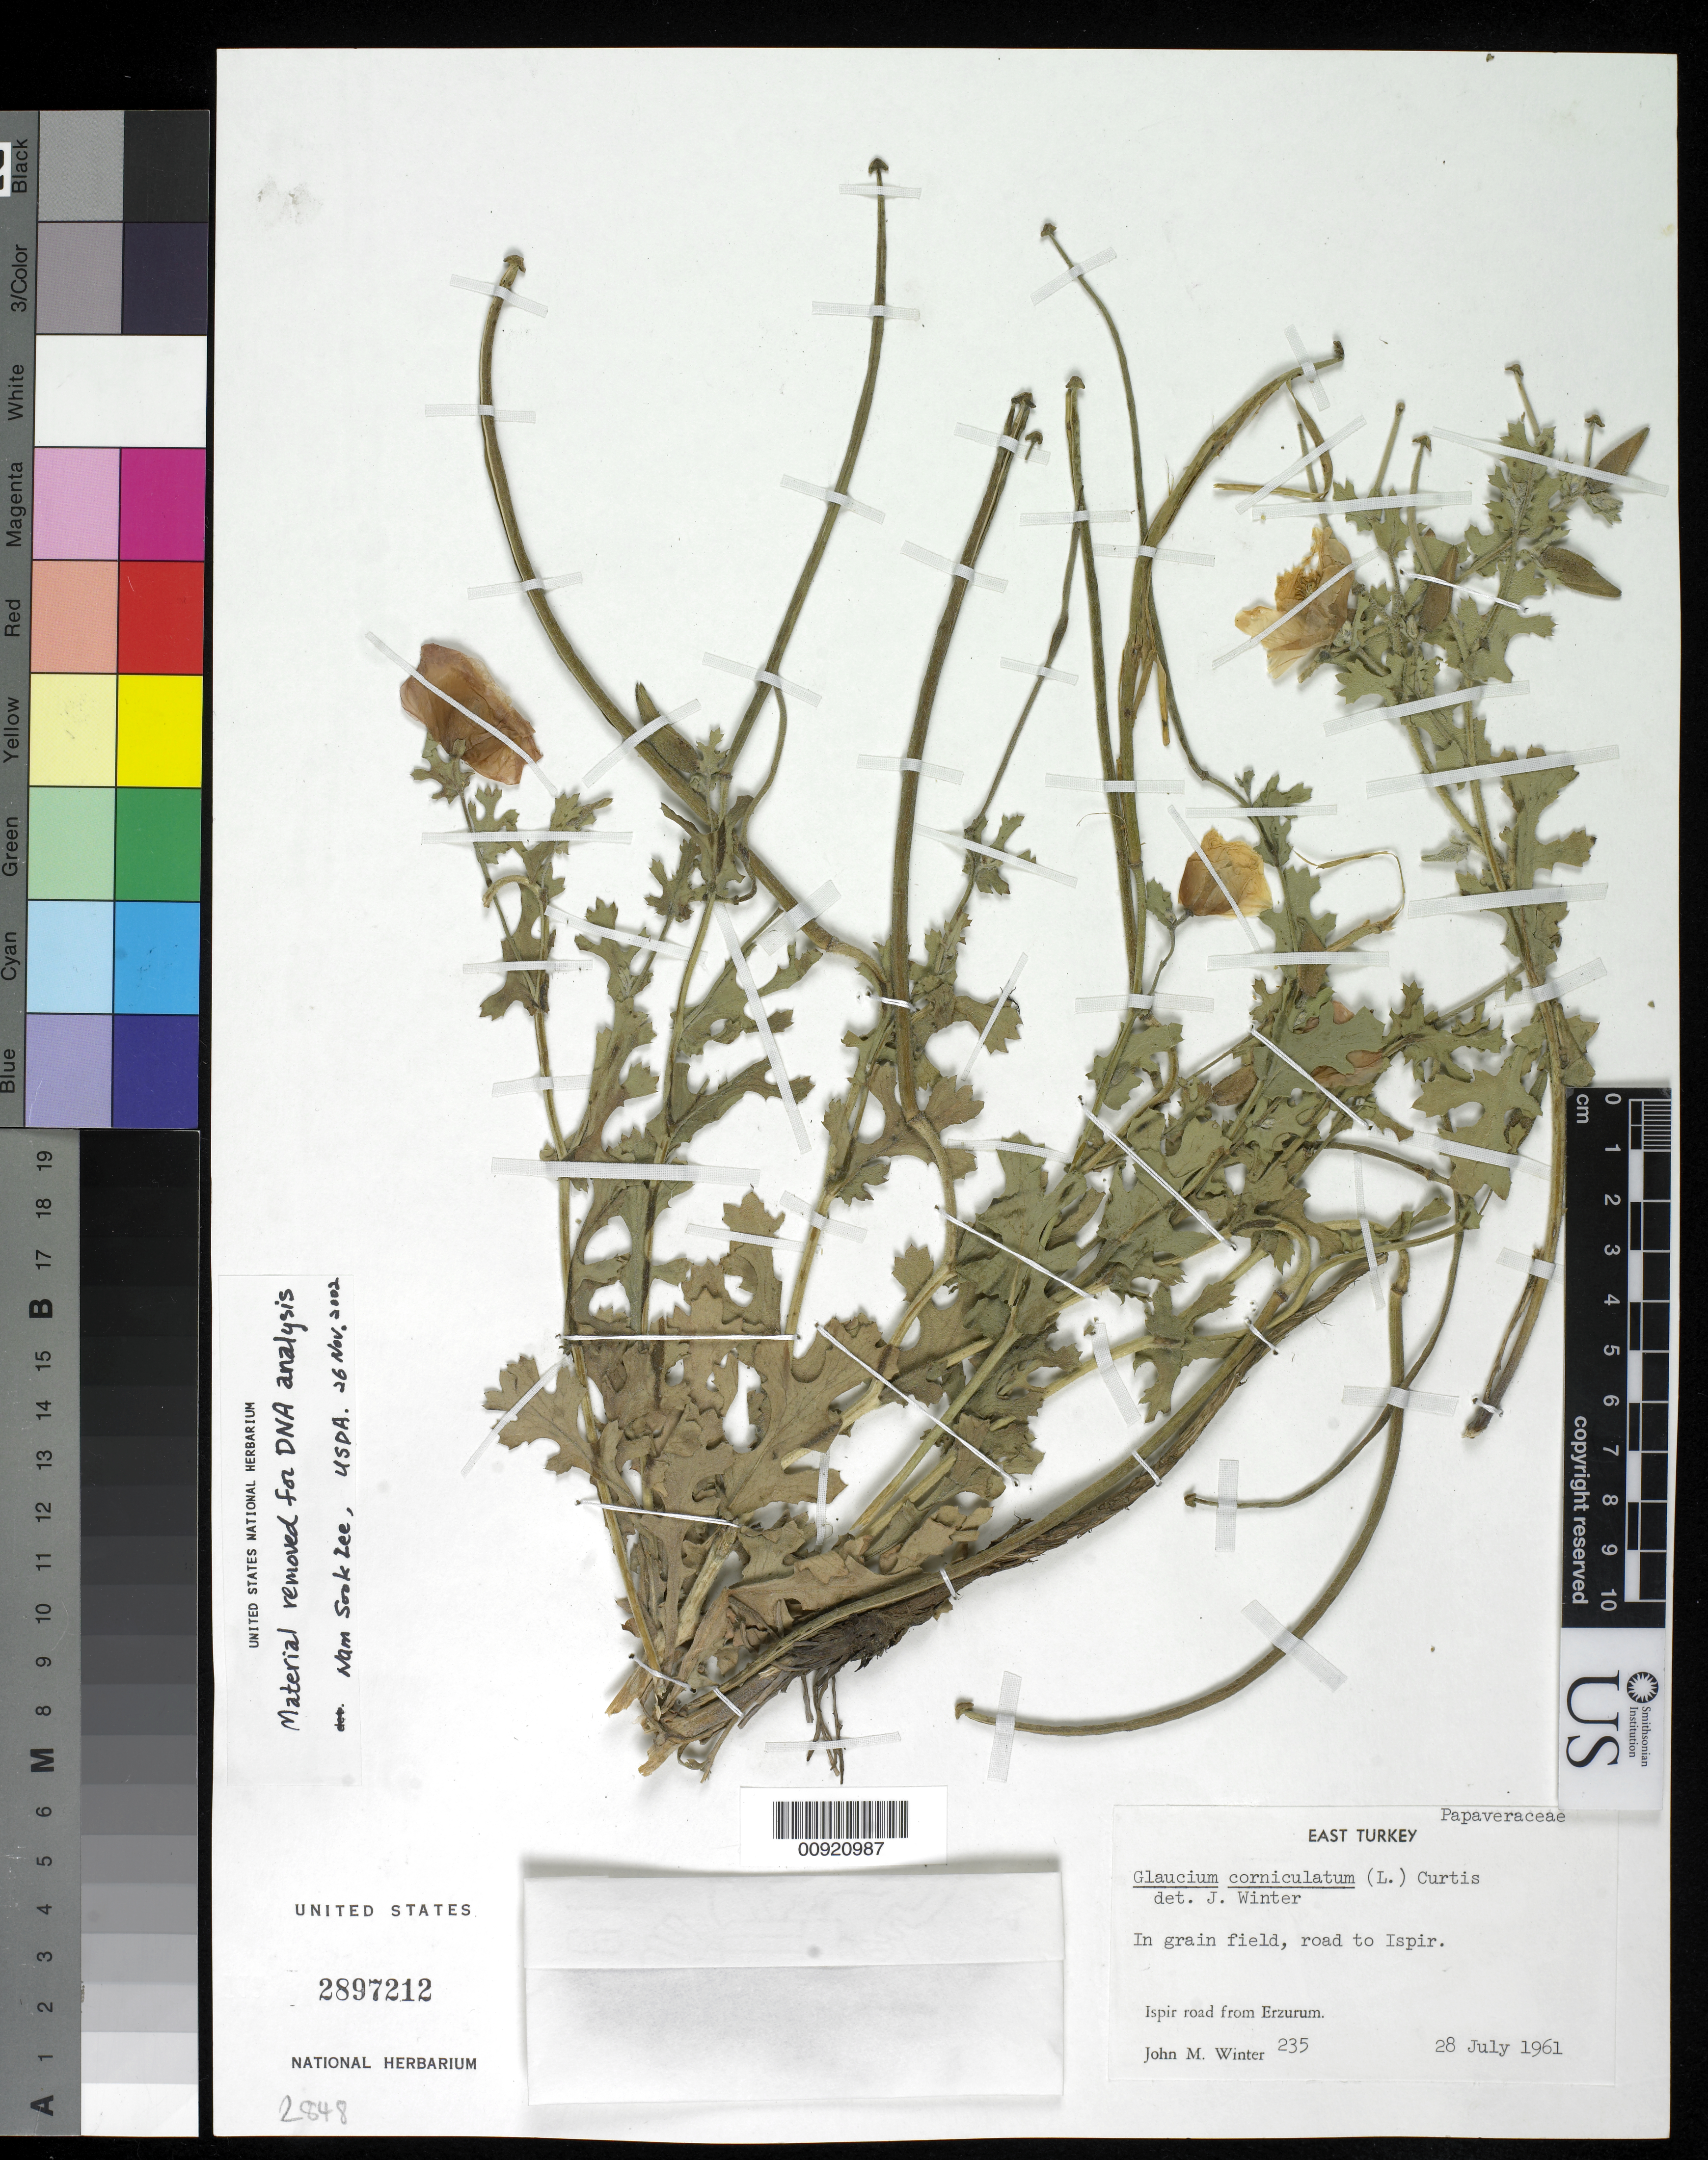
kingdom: Plantae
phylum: Tracheophyta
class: Magnoliopsida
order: Ranunculales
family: Papaveraceae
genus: Glaucium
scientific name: Glaucium corniculatum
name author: Curt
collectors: J. M. Winter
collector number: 235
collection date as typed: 28 Jul 1961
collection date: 1961-07-28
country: Turkey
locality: East Turkey: In grain field, road to Ispir. Ispir road from erzurum.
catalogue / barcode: US 2897212